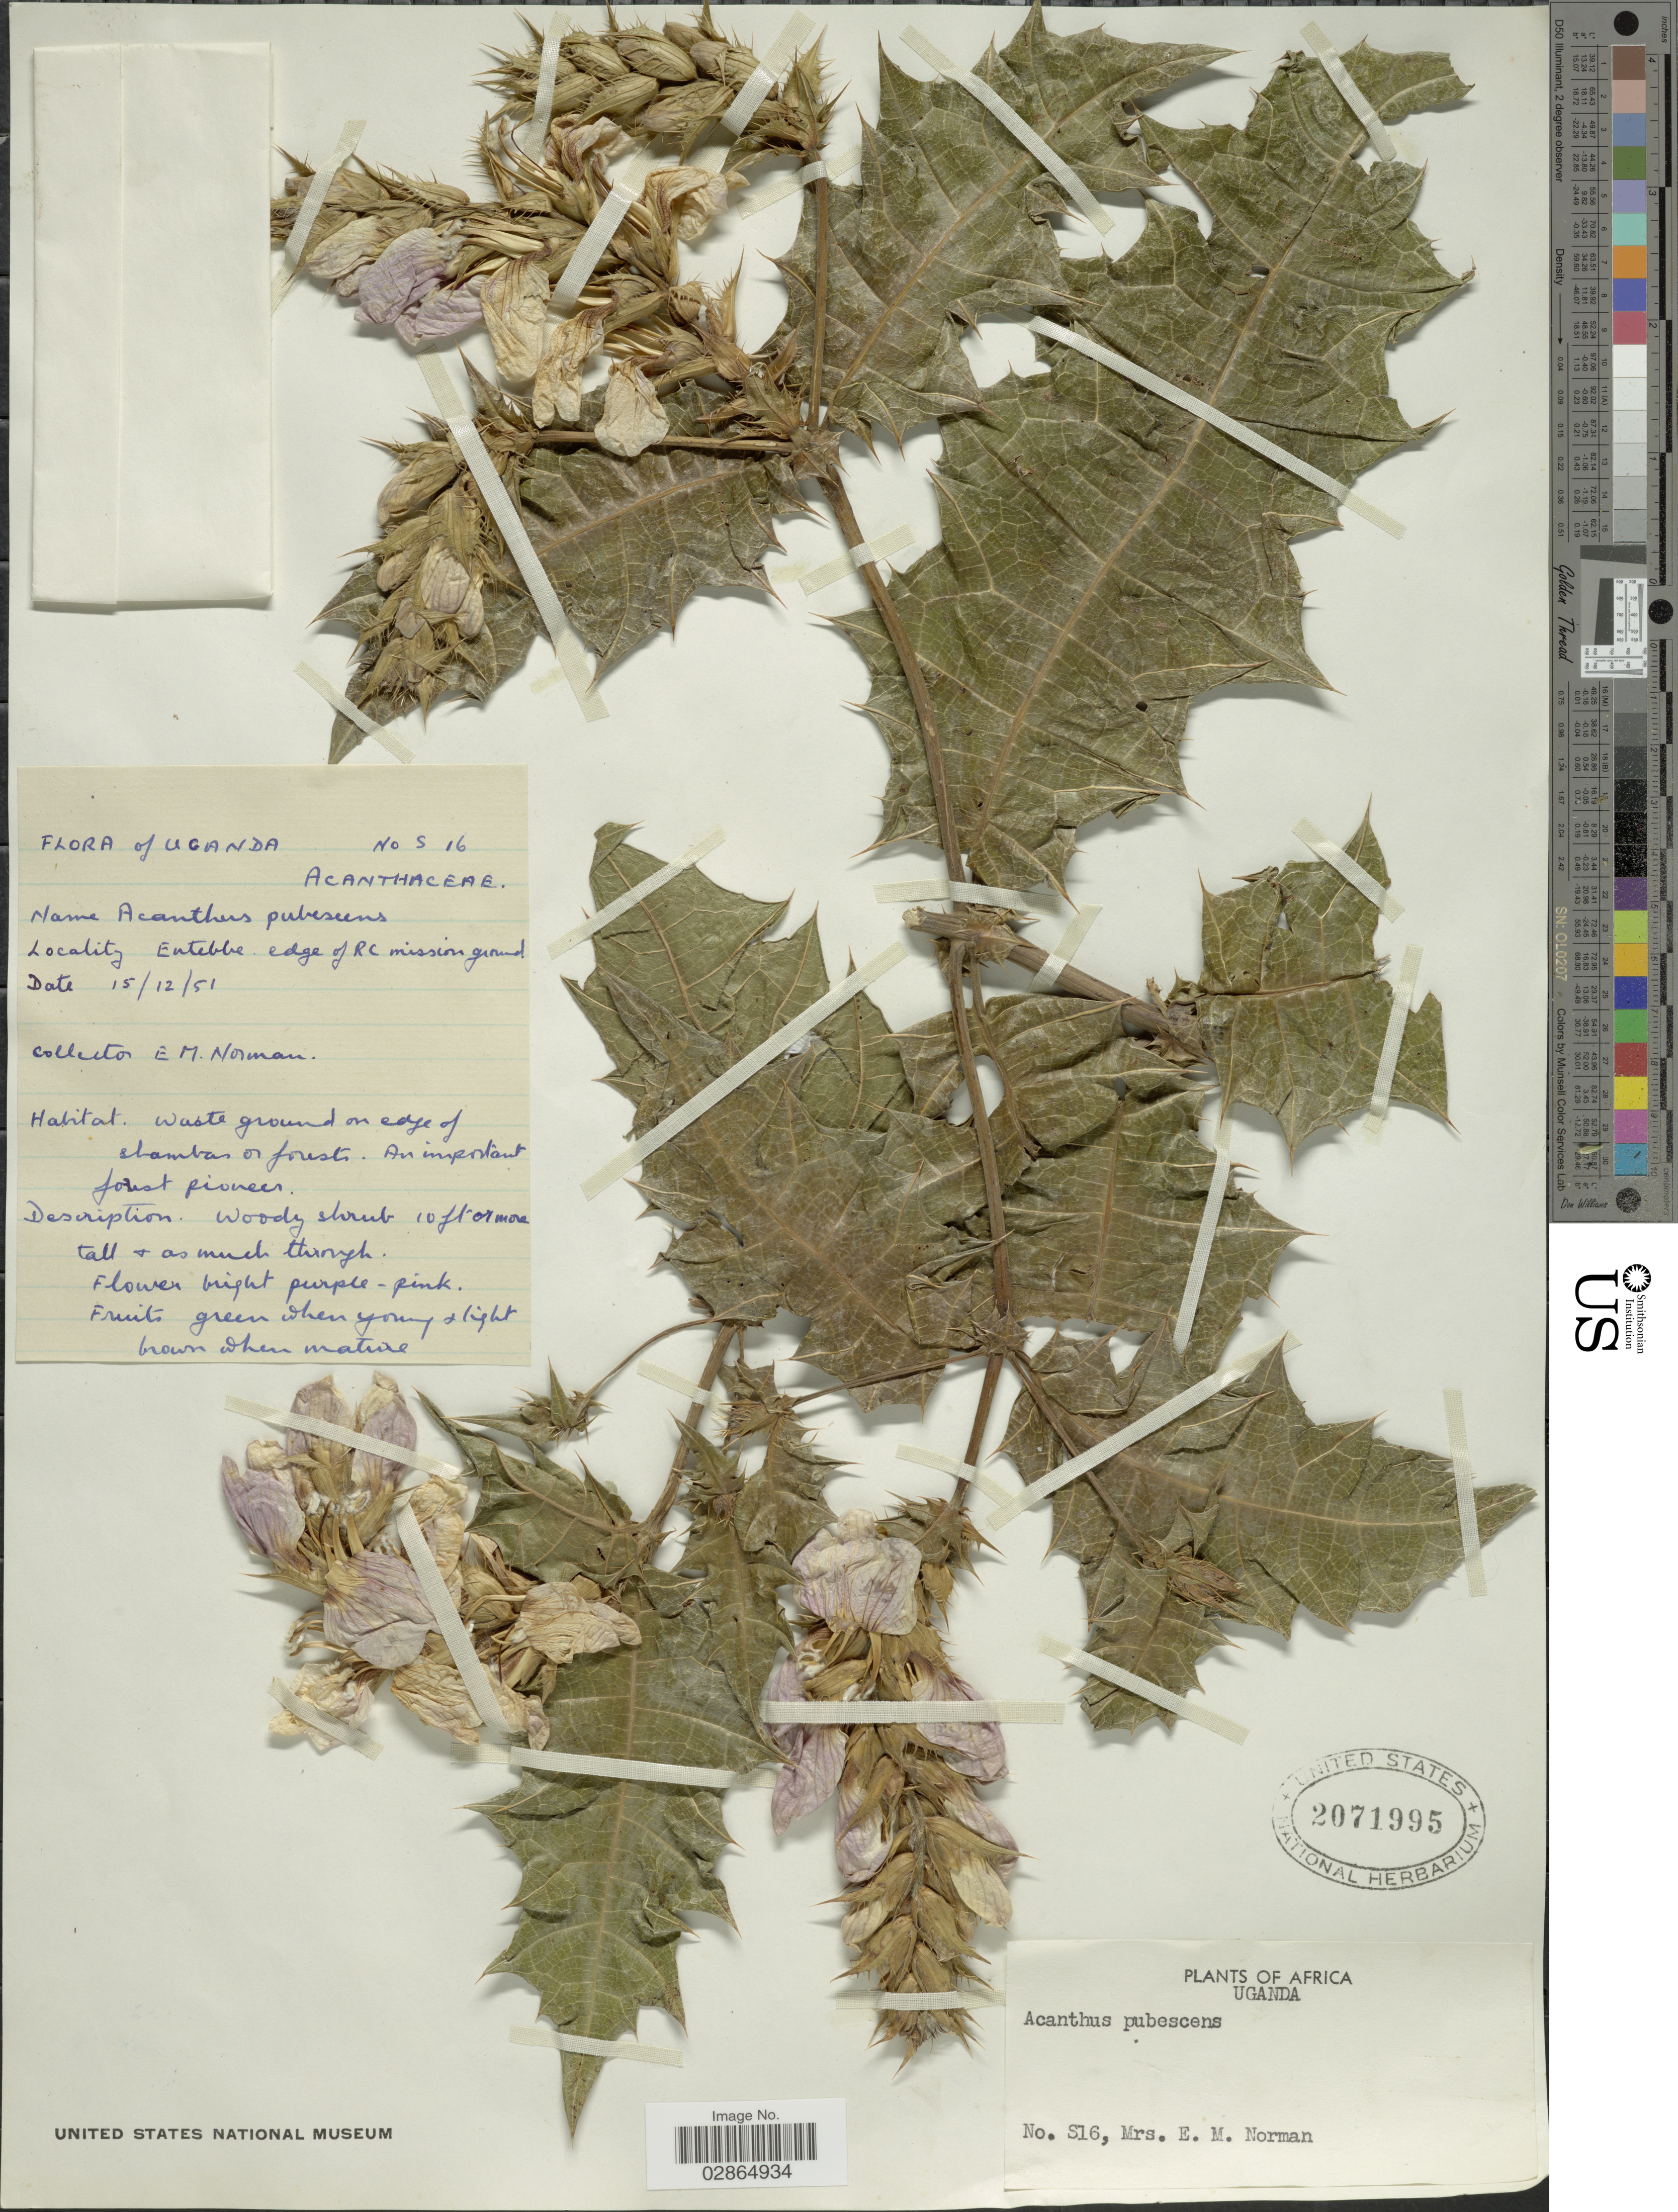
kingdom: Plantae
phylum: Tracheophyta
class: Magnoliopsida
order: Lamiales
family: Acanthaceae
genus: Acanthus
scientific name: Acanthus polystachius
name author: Delile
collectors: E. Norman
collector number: S16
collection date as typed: Transcribed d/m/y: 15/12/51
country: Uganda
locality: Entebbe, edge of RC mission ground.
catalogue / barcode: US 2071995